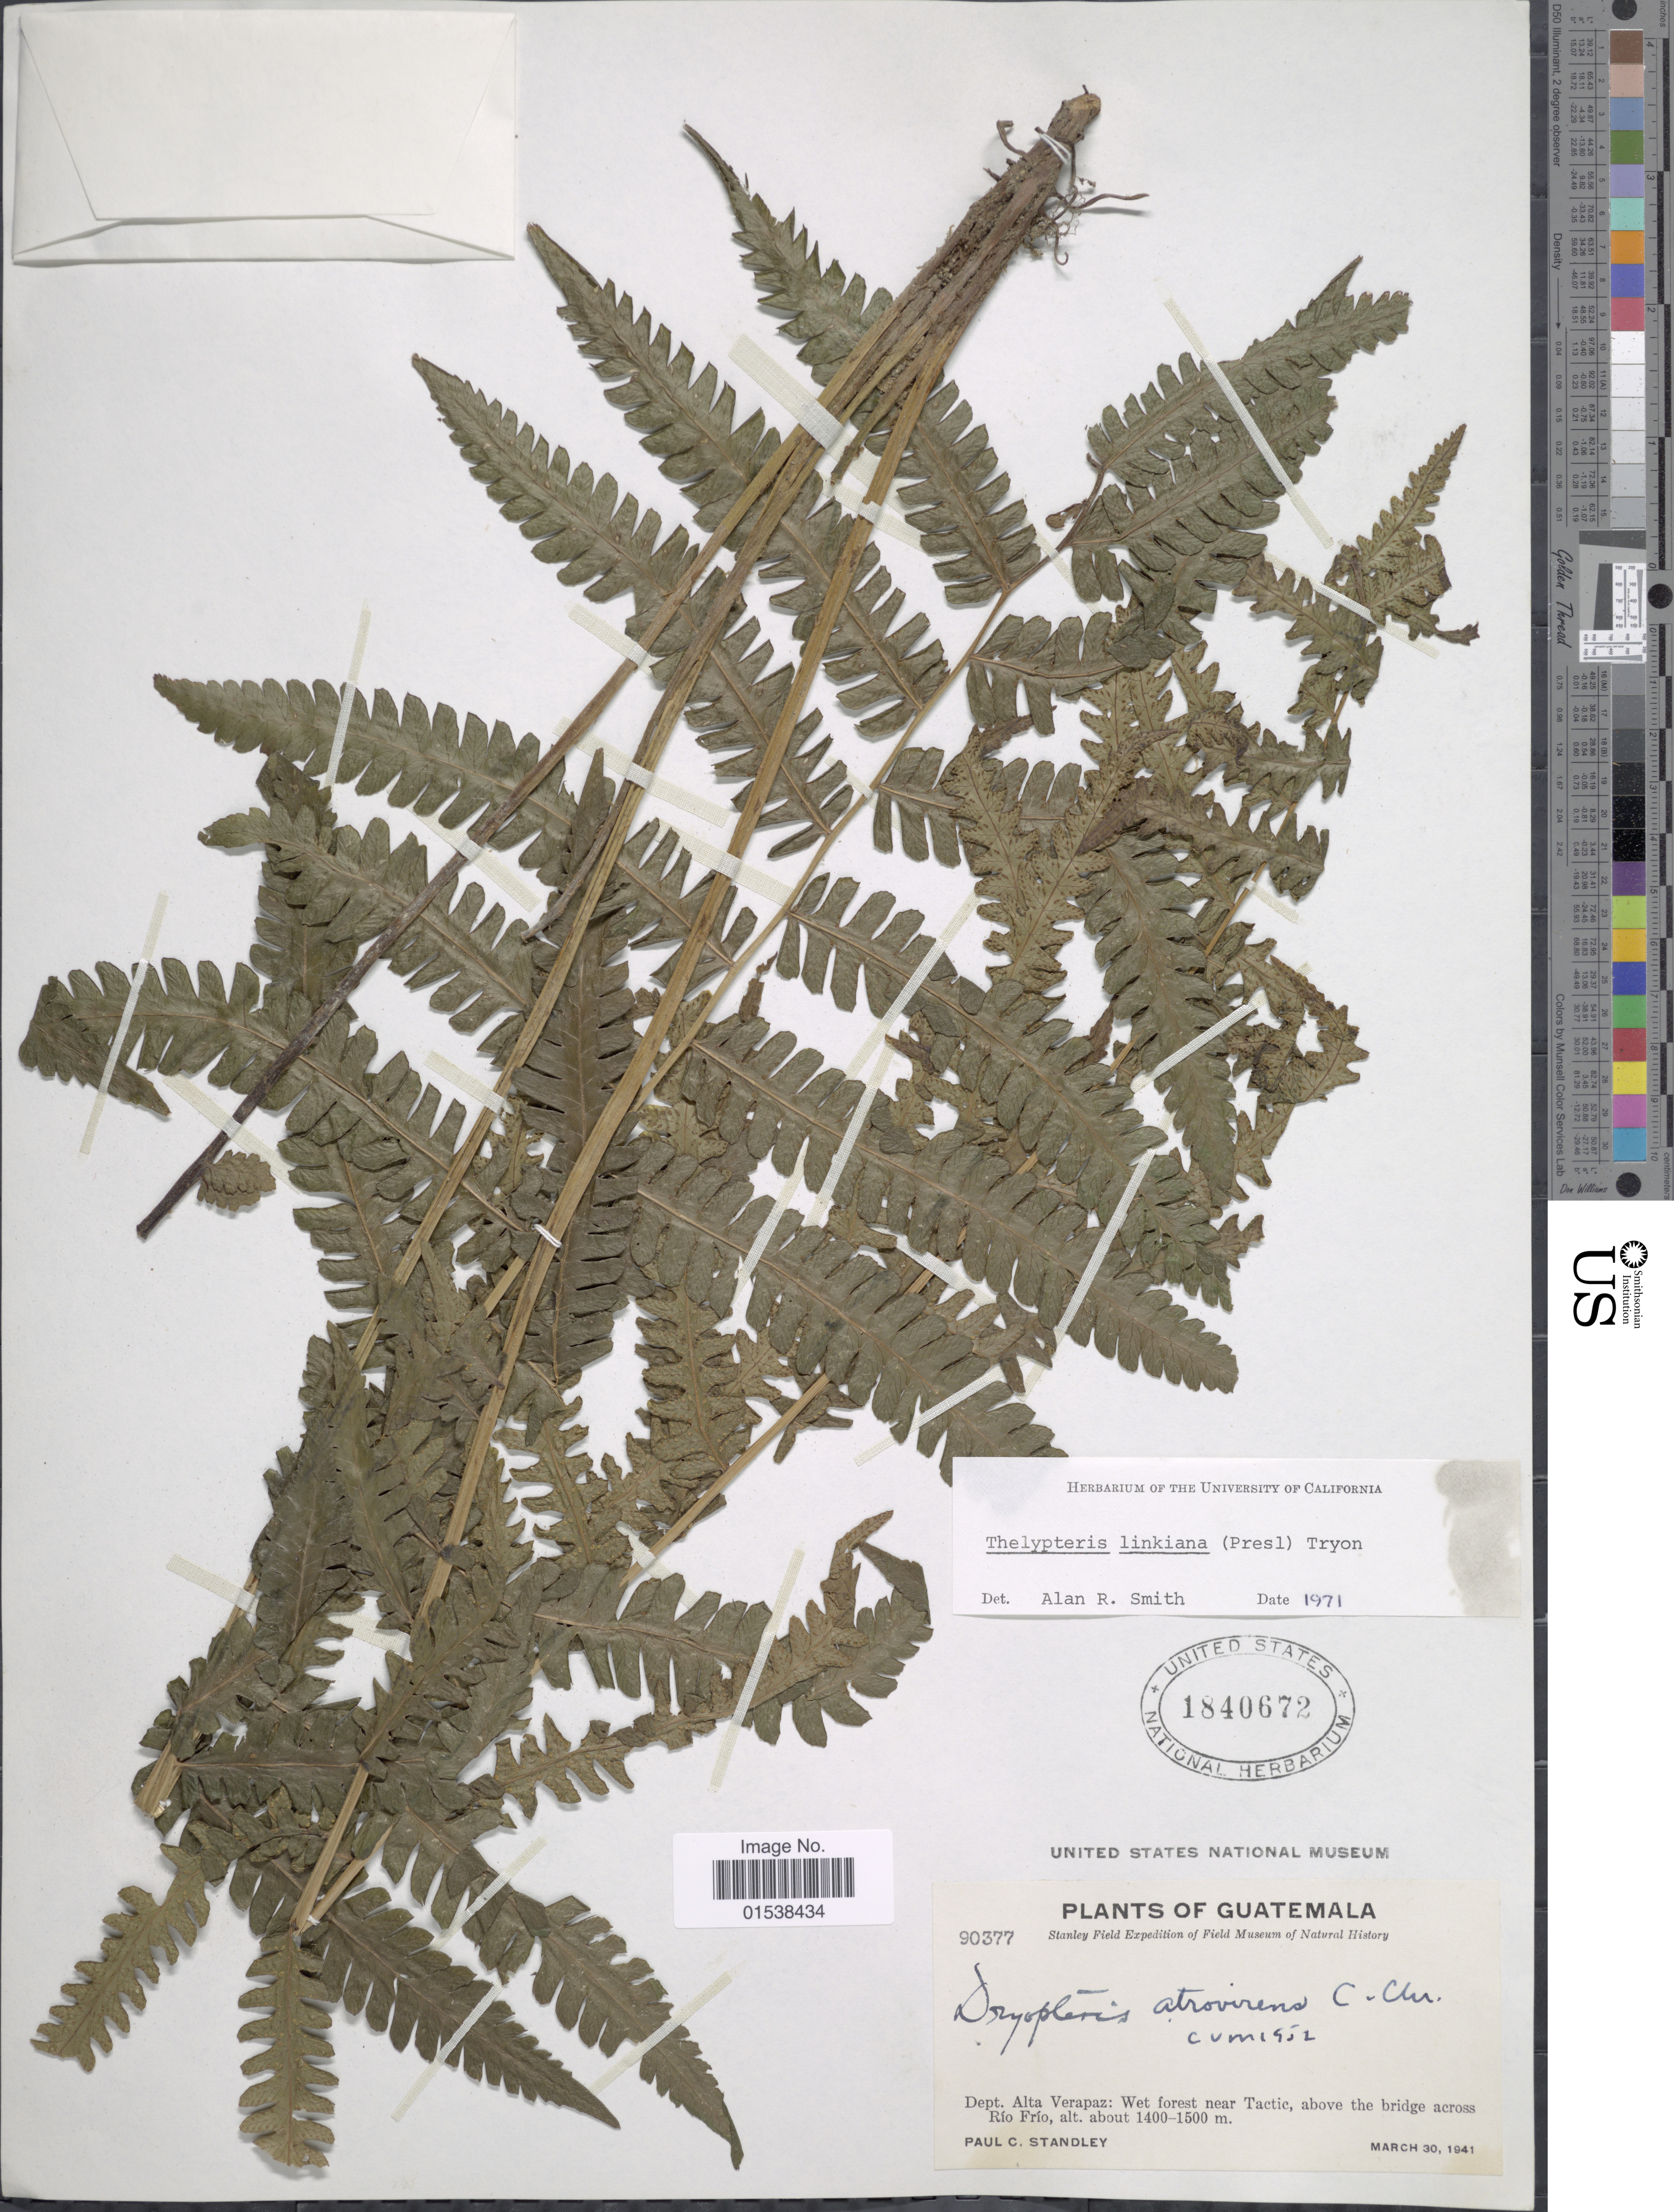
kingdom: Plantae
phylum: Tracheophyta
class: Polypodiopsida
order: Polypodiales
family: Thelypteridaceae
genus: Amauropelta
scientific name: Amauropelta linkiana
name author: (C. Presl) Pic. Serm.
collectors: P. C. Standley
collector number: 90377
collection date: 1941-03-30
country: Guatemala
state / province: Alta Verapaz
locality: Dept. Alta Verapaz: wet forest near Tactic, above the bridge across Rio Frio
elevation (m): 1400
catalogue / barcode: US 1840672